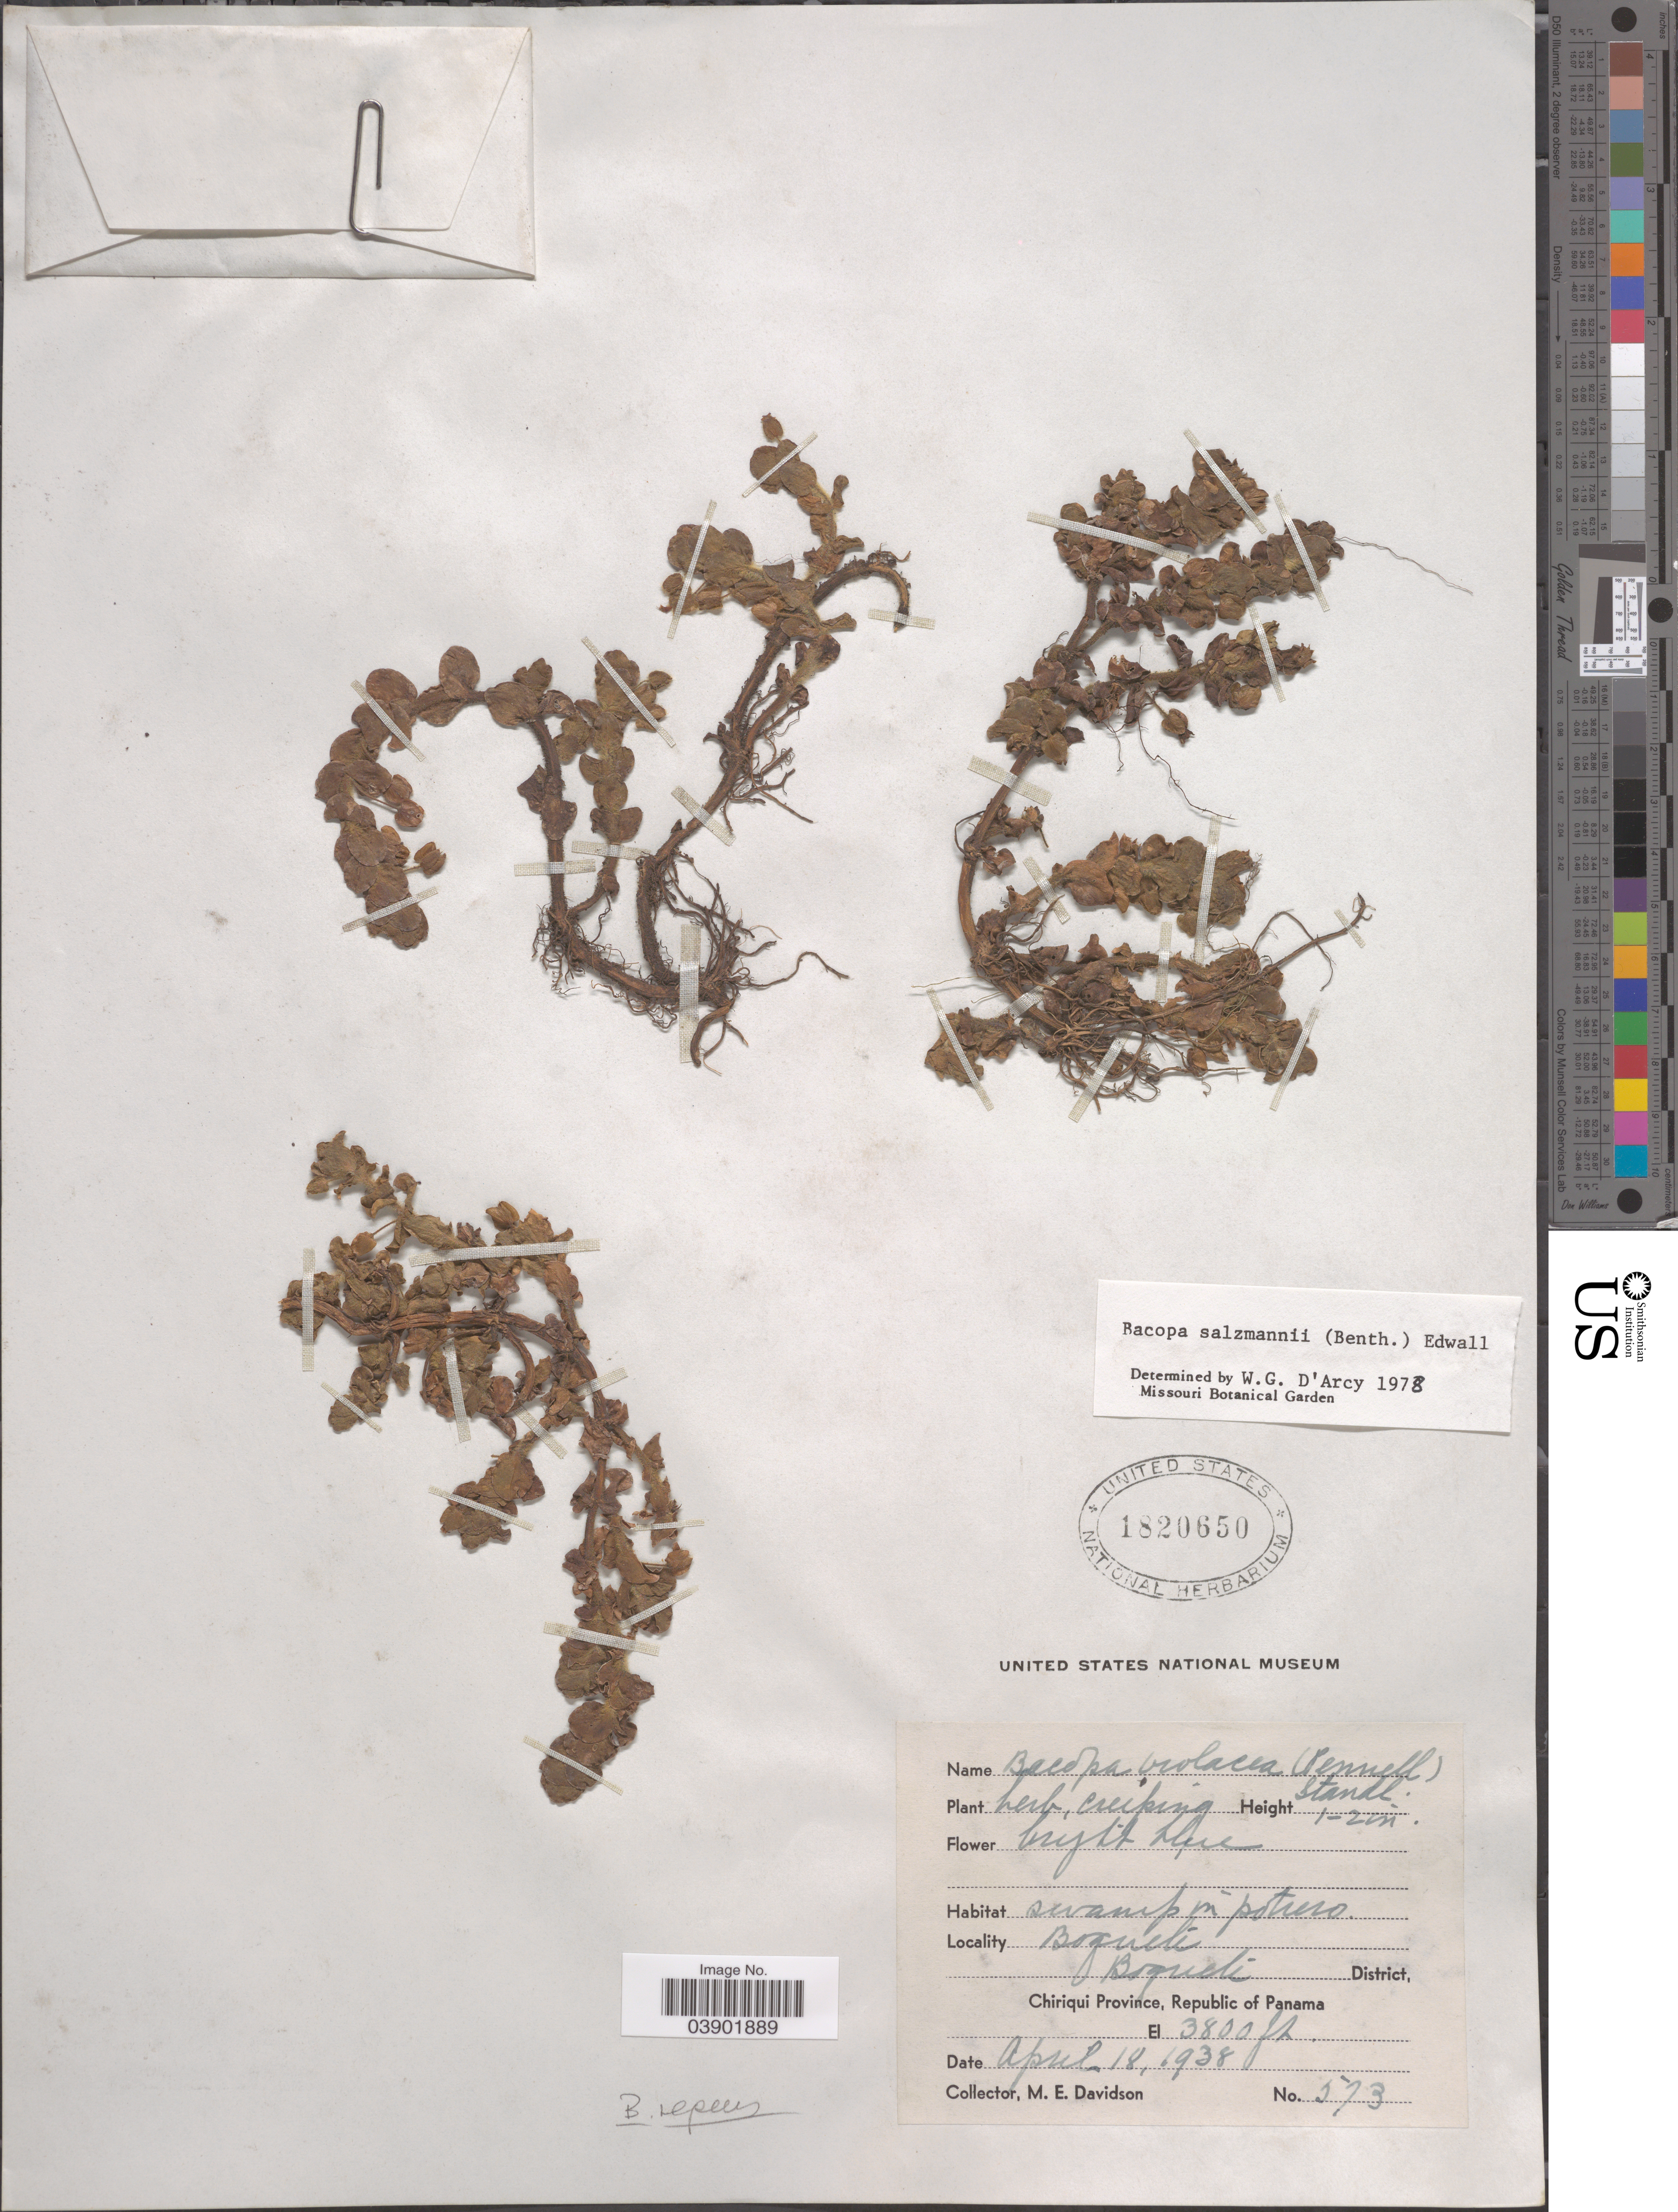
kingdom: Plantae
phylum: Tracheophyta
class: Magnoliopsida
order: Lamiales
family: Plantaginaceae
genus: Bacopa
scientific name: Bacopa salzmannii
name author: (Benth.) Wettst. ex Edwall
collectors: M. E. Davidson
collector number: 573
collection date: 1938-04-18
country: Panama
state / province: Chiriqui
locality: Boquete. Boquete District, Republic of Panama.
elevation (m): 1158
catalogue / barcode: US 1820650